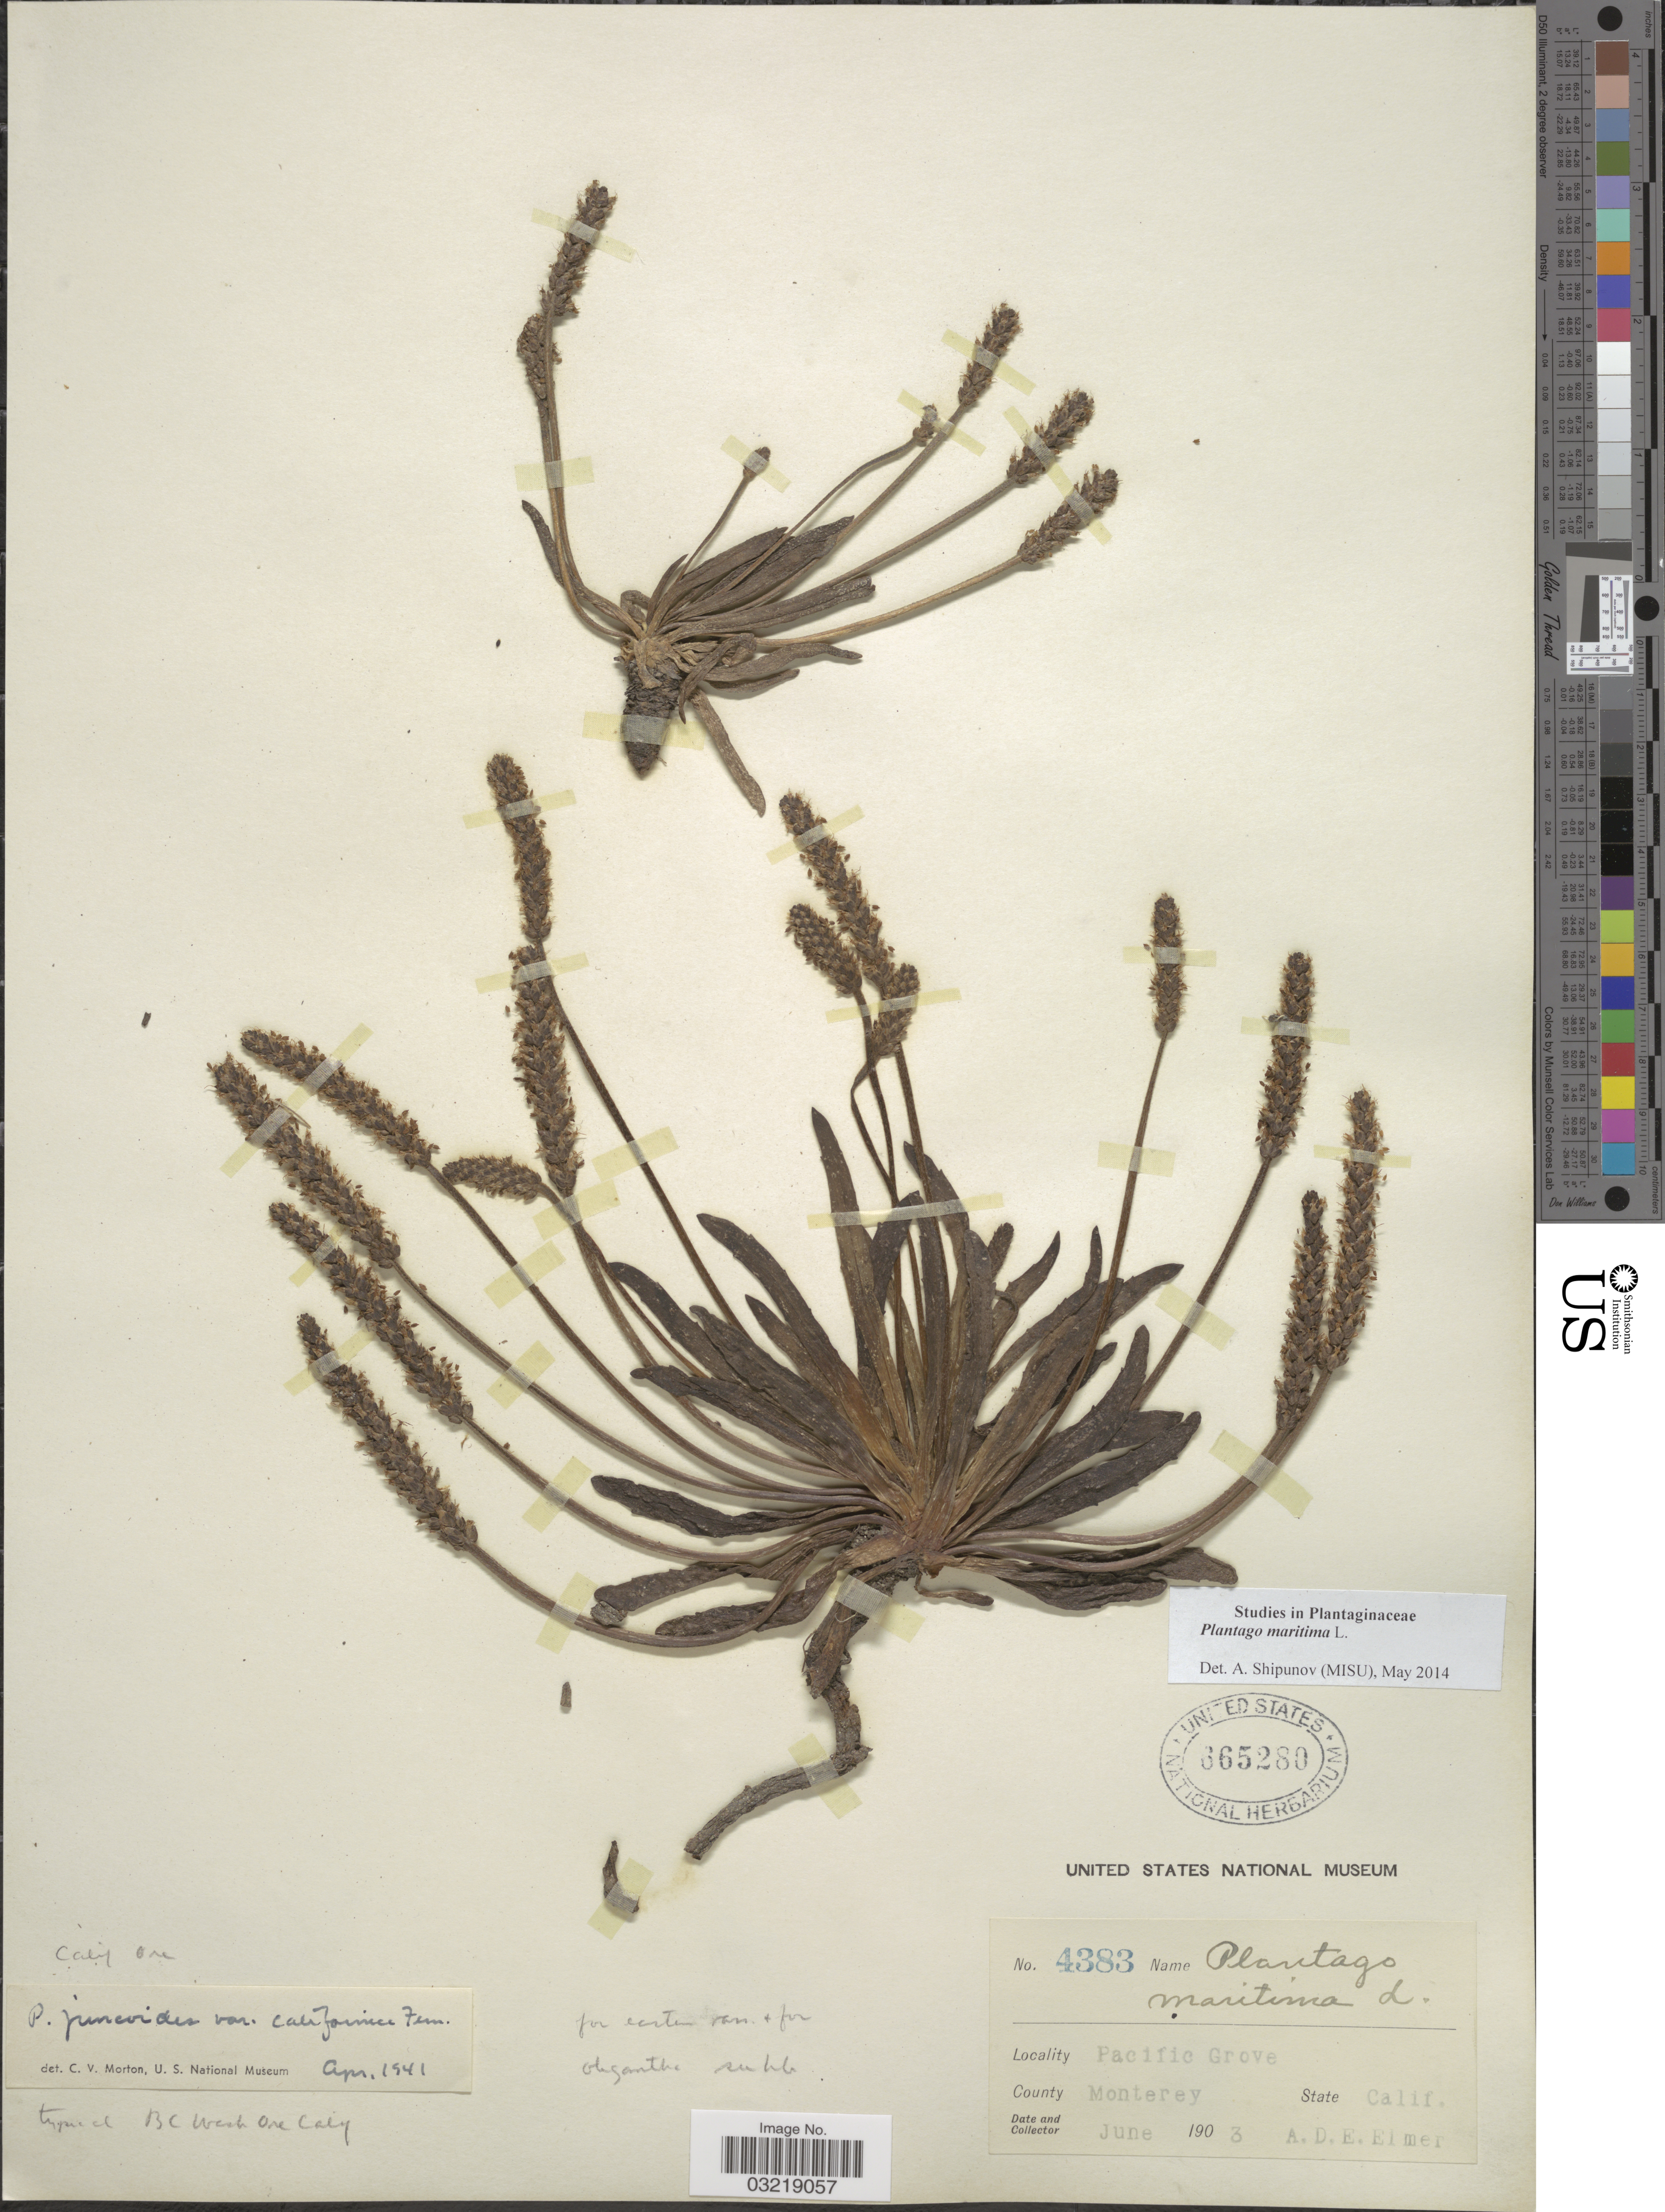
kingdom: Plantae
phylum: Tracheophyta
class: Magnoliopsida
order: Lamiales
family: Plantaginaceae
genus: Plantago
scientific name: Plantago maritima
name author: L.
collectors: A. D. E. Elmer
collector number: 4383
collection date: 1903-06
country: United States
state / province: California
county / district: Monterey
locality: Pacific Grove. County Monterey.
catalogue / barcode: US 665280